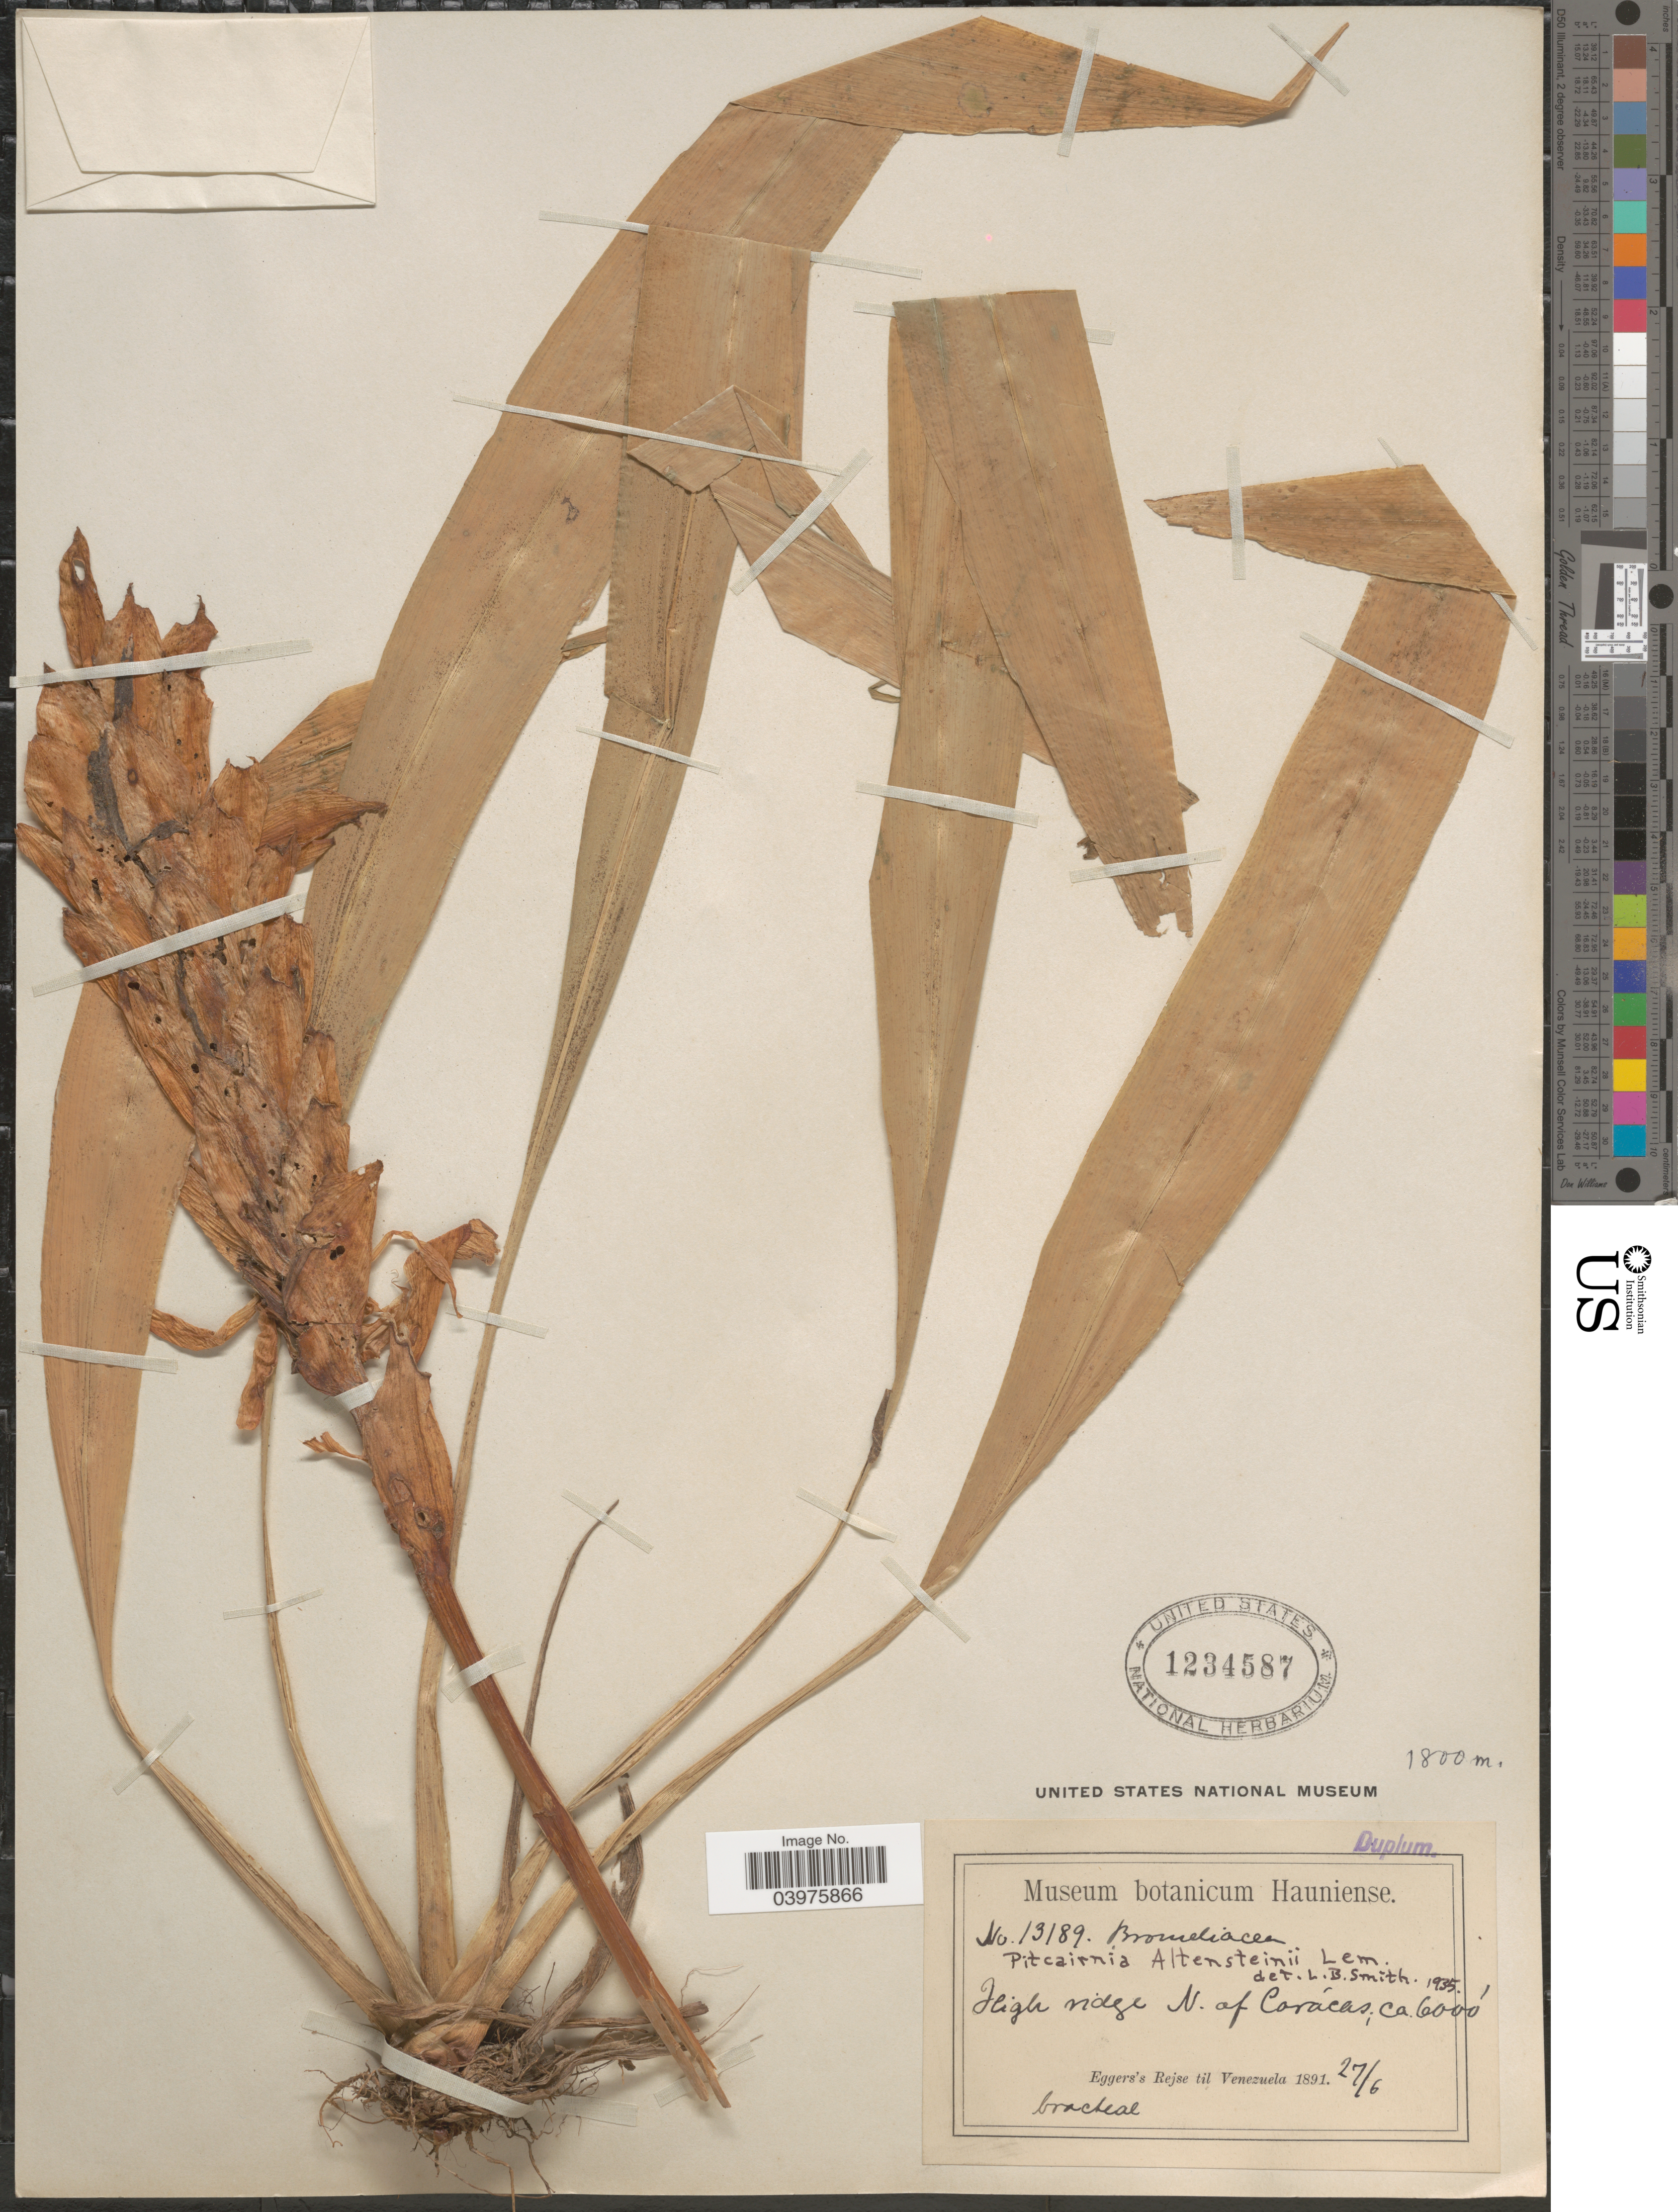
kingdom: Plantae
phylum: Tracheophyta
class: Liliopsida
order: Poales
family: Bromeliaceae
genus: Pitcairnia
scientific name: Pitcairnia altensteinii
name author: (Link et al.) Lem.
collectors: -. Eggers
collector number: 13189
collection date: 1891-06-27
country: Venezuela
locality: High ridge N. of Carácas.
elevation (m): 1829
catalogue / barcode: US 1234587